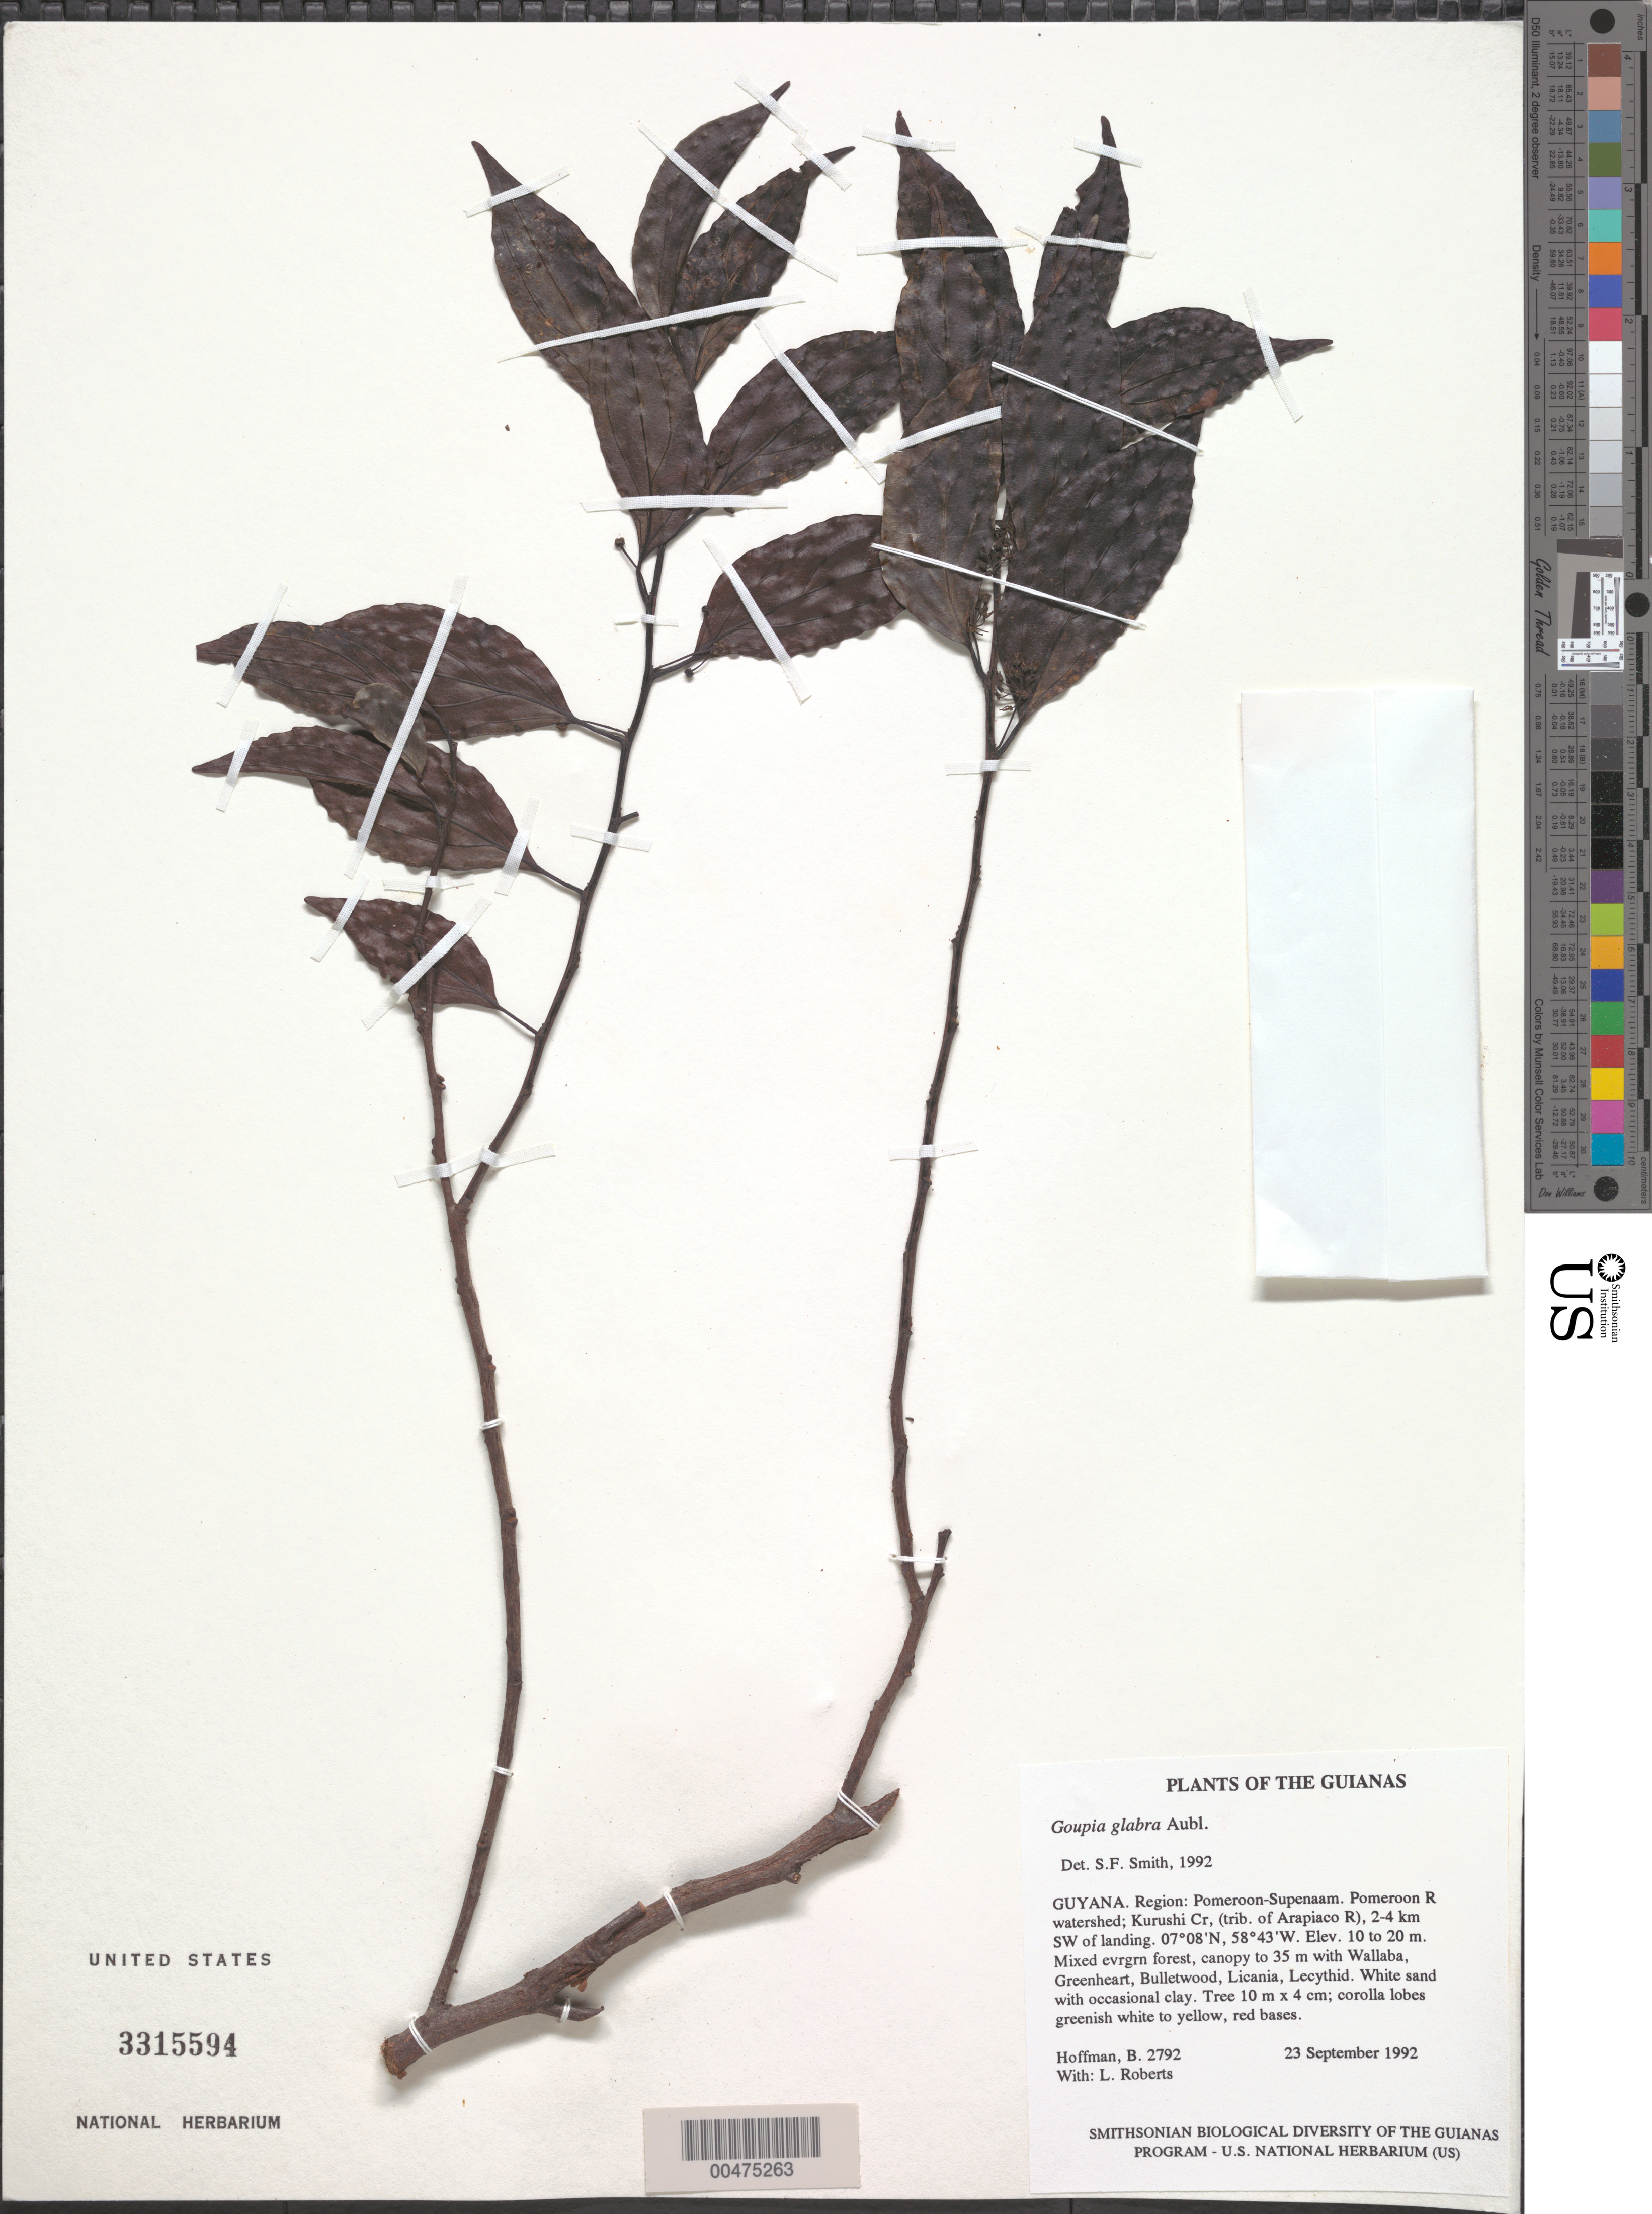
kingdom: Plantae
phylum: Tracheophyta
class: Magnoliopsida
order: Malpighiales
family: Goupiaceae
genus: Goupia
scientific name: Goupia glabra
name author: Aubl.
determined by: Smith, Stephen F., (US), NMNH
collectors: B. Hoffman & L. Roberts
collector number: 2792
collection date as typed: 23 September 1992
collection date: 1992-09-23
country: Guyana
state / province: Pomeroon-Supenaam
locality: Pomeroon River watershed; Kurushi Creek, (trib. of Arapiaco R), 2-4 km SW of landing along logging road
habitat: Mixed evrgrn forest, canopy to 35 m with Wallaba, Greenheart, Bulletwood, Licania, Lecythid. White sand with occasional clay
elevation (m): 10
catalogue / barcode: US 3315594